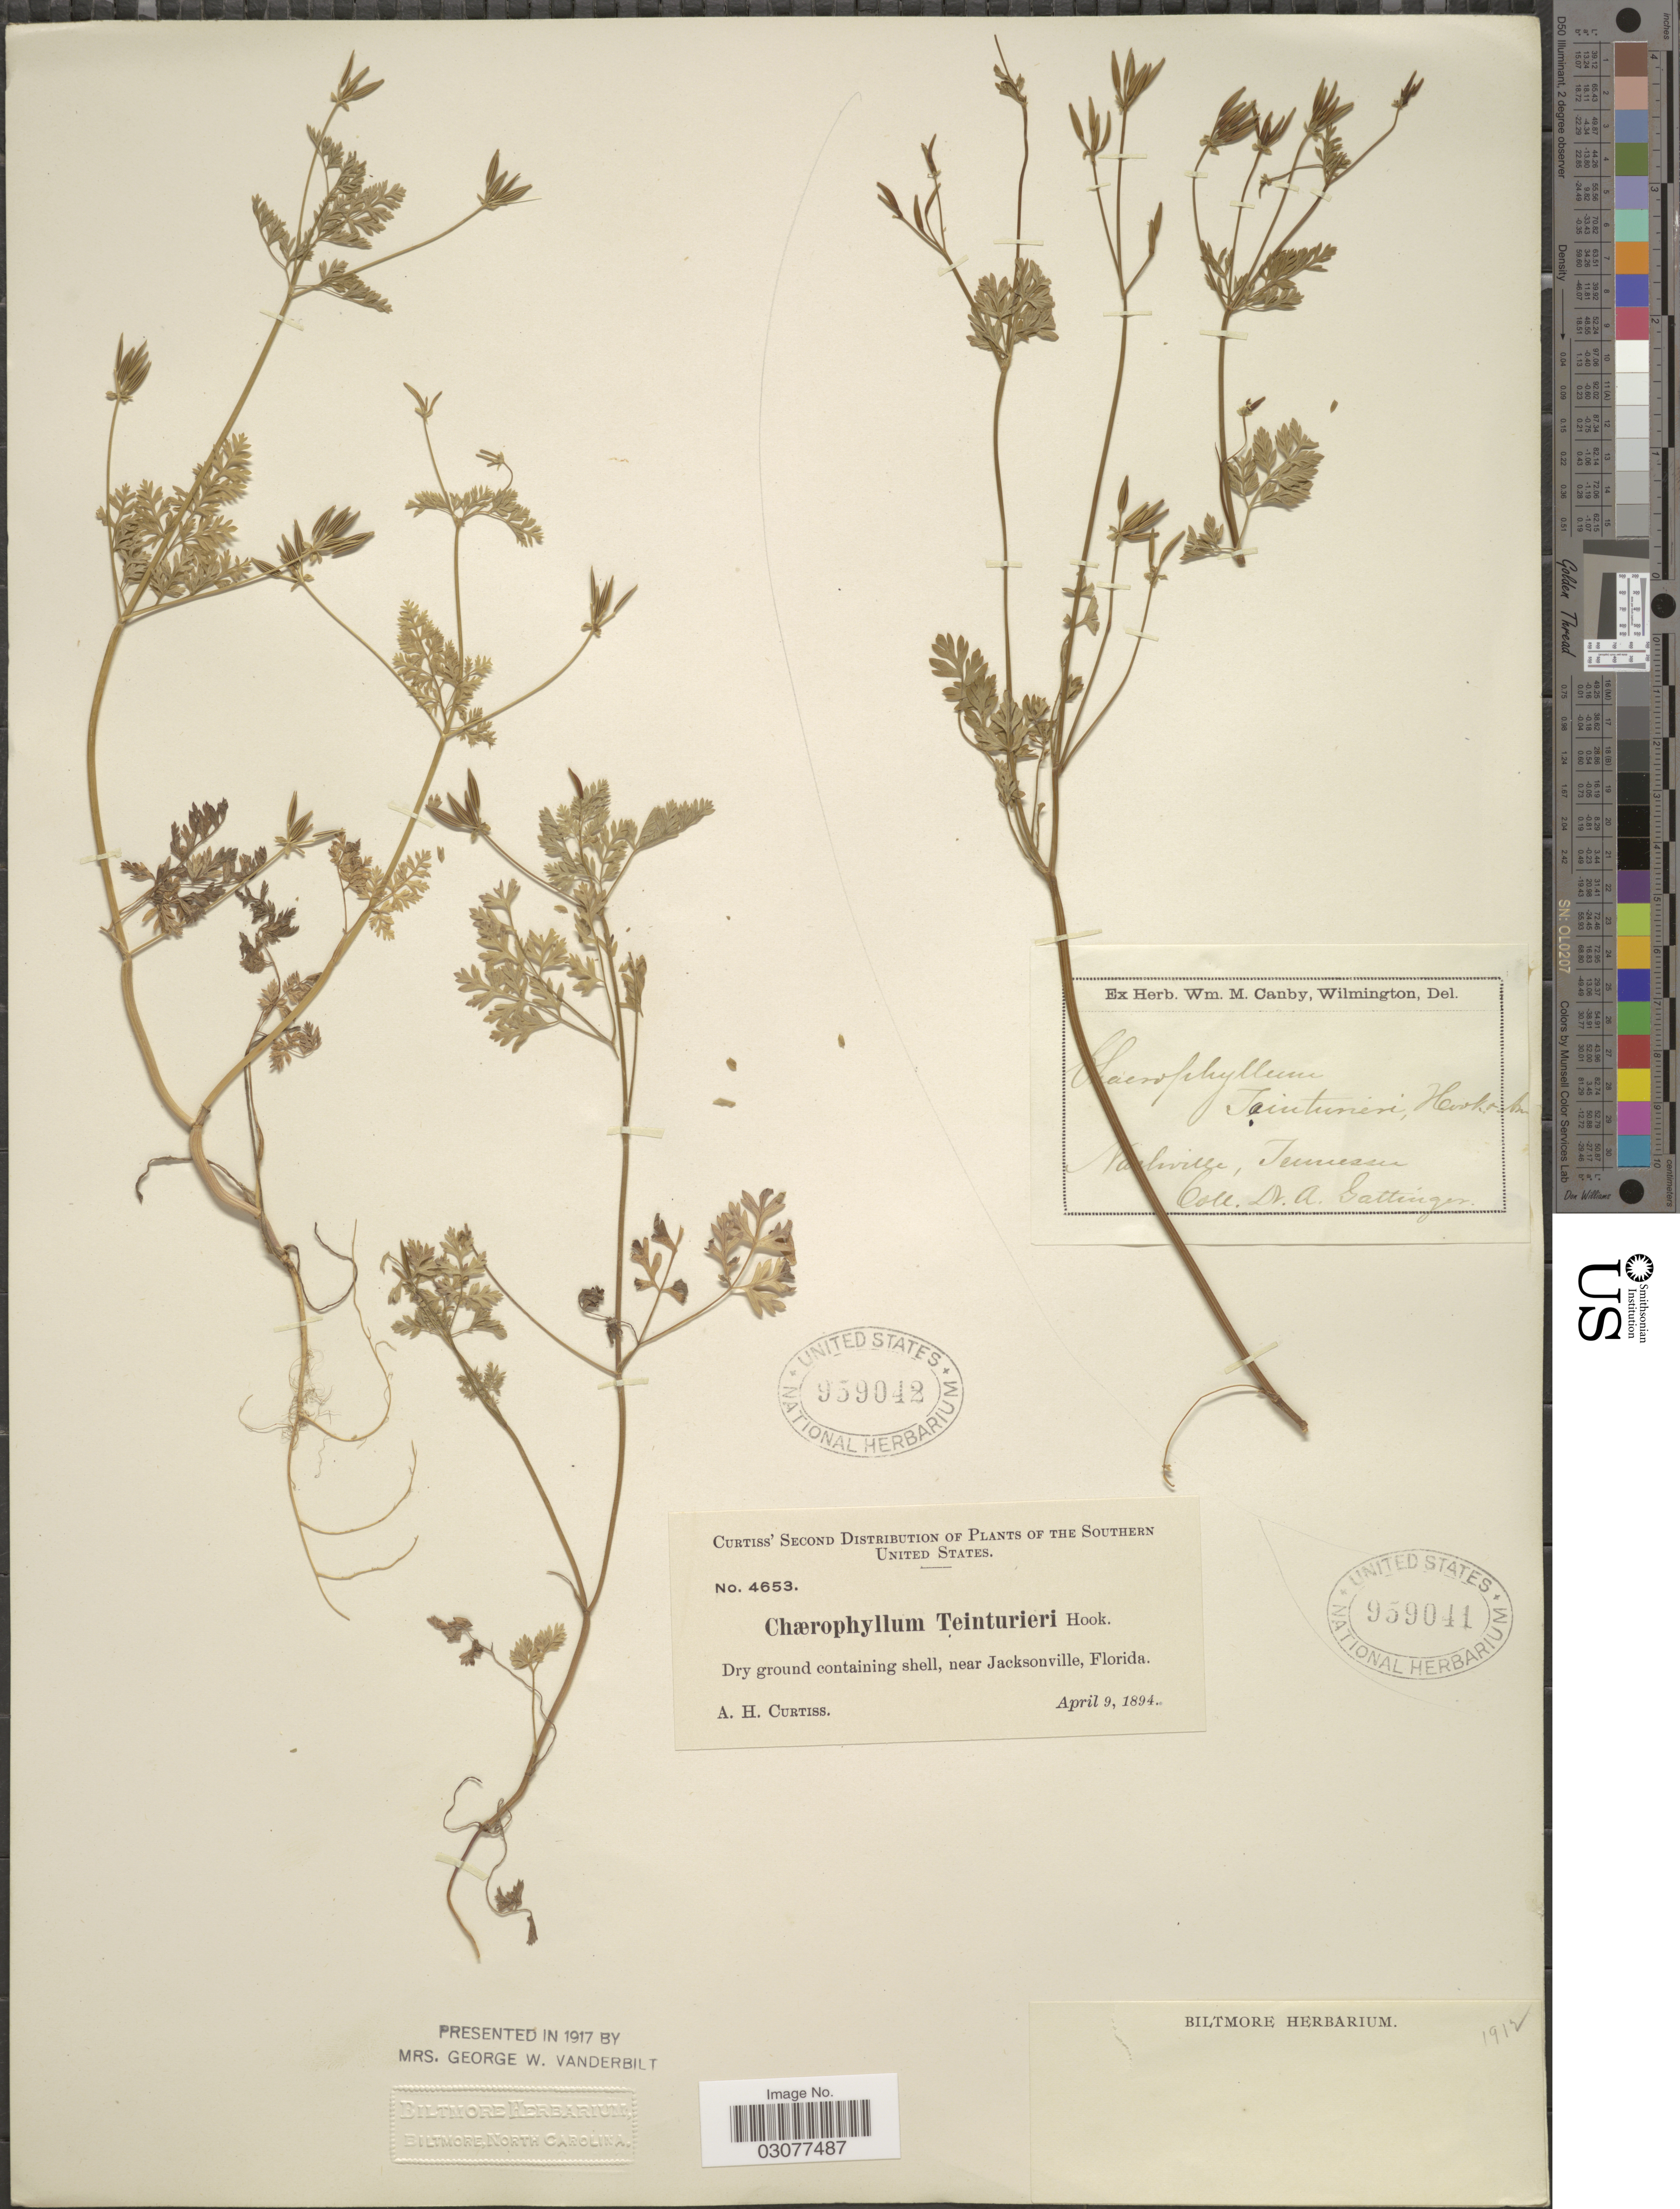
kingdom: Plantae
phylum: Tracheophyta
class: Magnoliopsida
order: Apiales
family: Apiaceae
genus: Chaerophyllum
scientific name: Chaerophyllum tainturieri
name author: Hook.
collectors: A. Gattinger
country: United States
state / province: Tennessee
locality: Nashville.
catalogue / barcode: US 959041